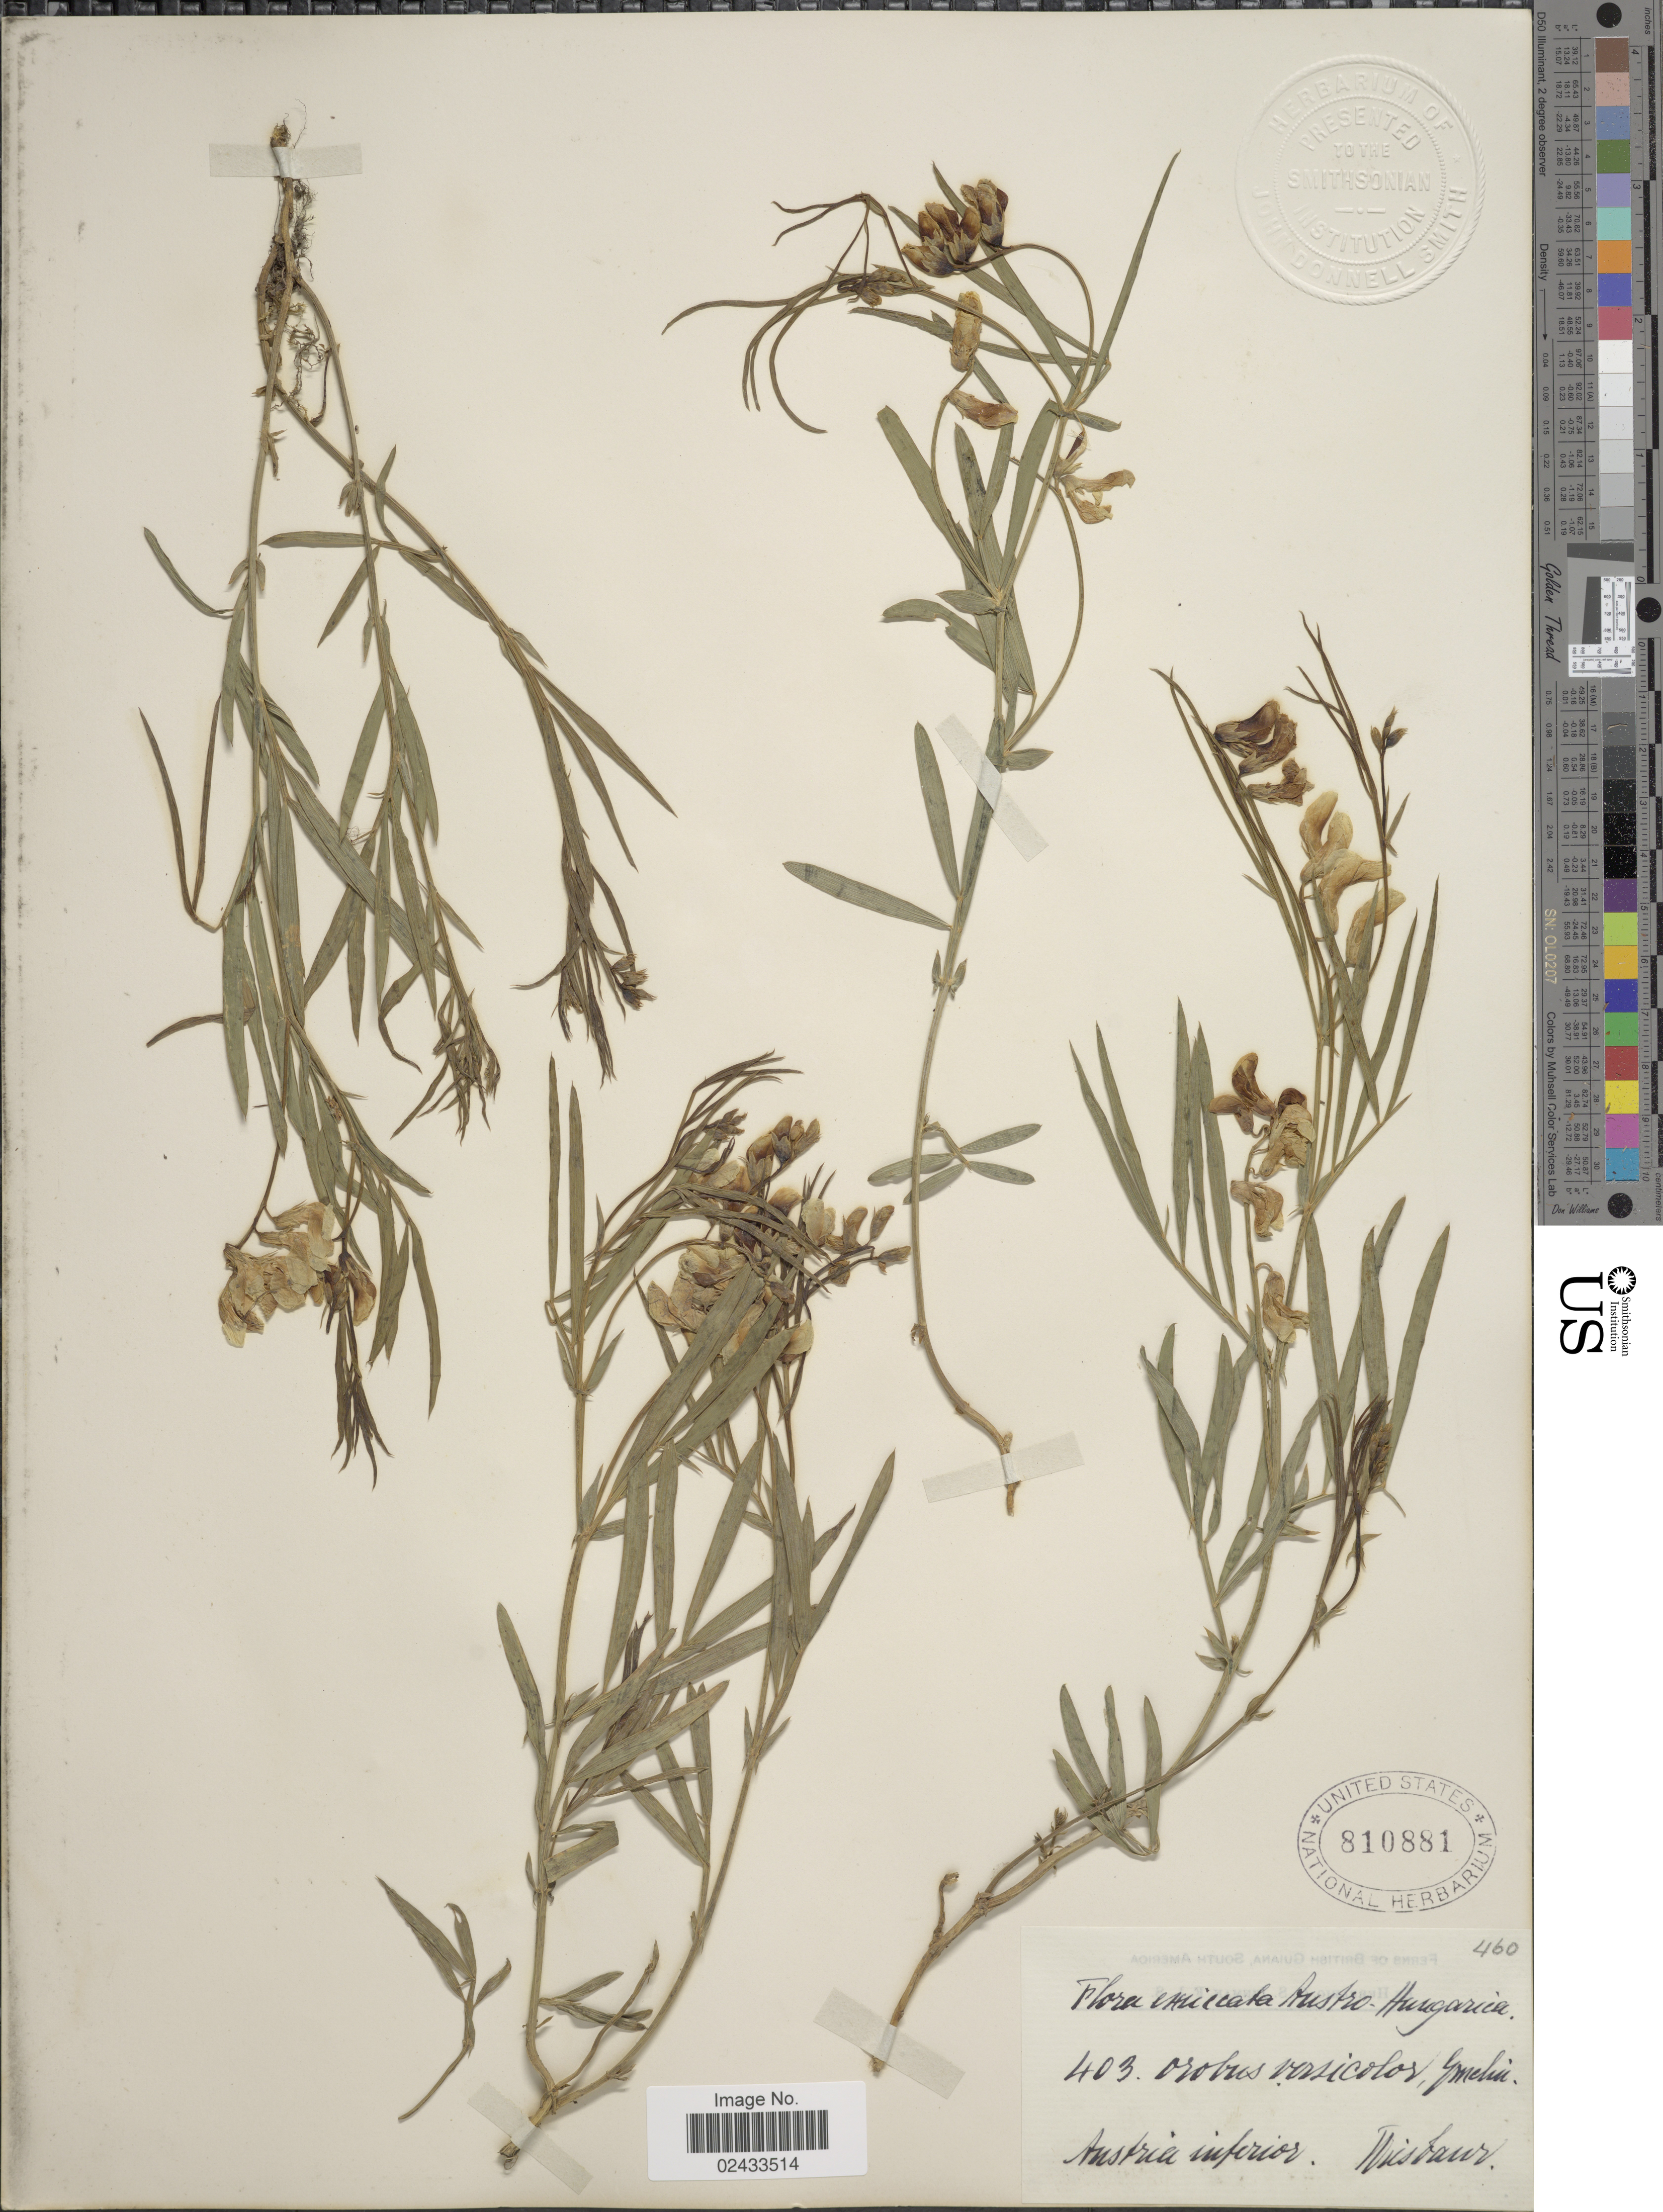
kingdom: Plantae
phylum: Tracheophyta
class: Magnoliopsida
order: Fabales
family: Fabaceae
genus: Lathyrus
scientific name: Lathyrus pannonicus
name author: (Jacq.) Garcke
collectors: Wiesbaur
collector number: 403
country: Austria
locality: Austria Inferior.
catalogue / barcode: US 810881